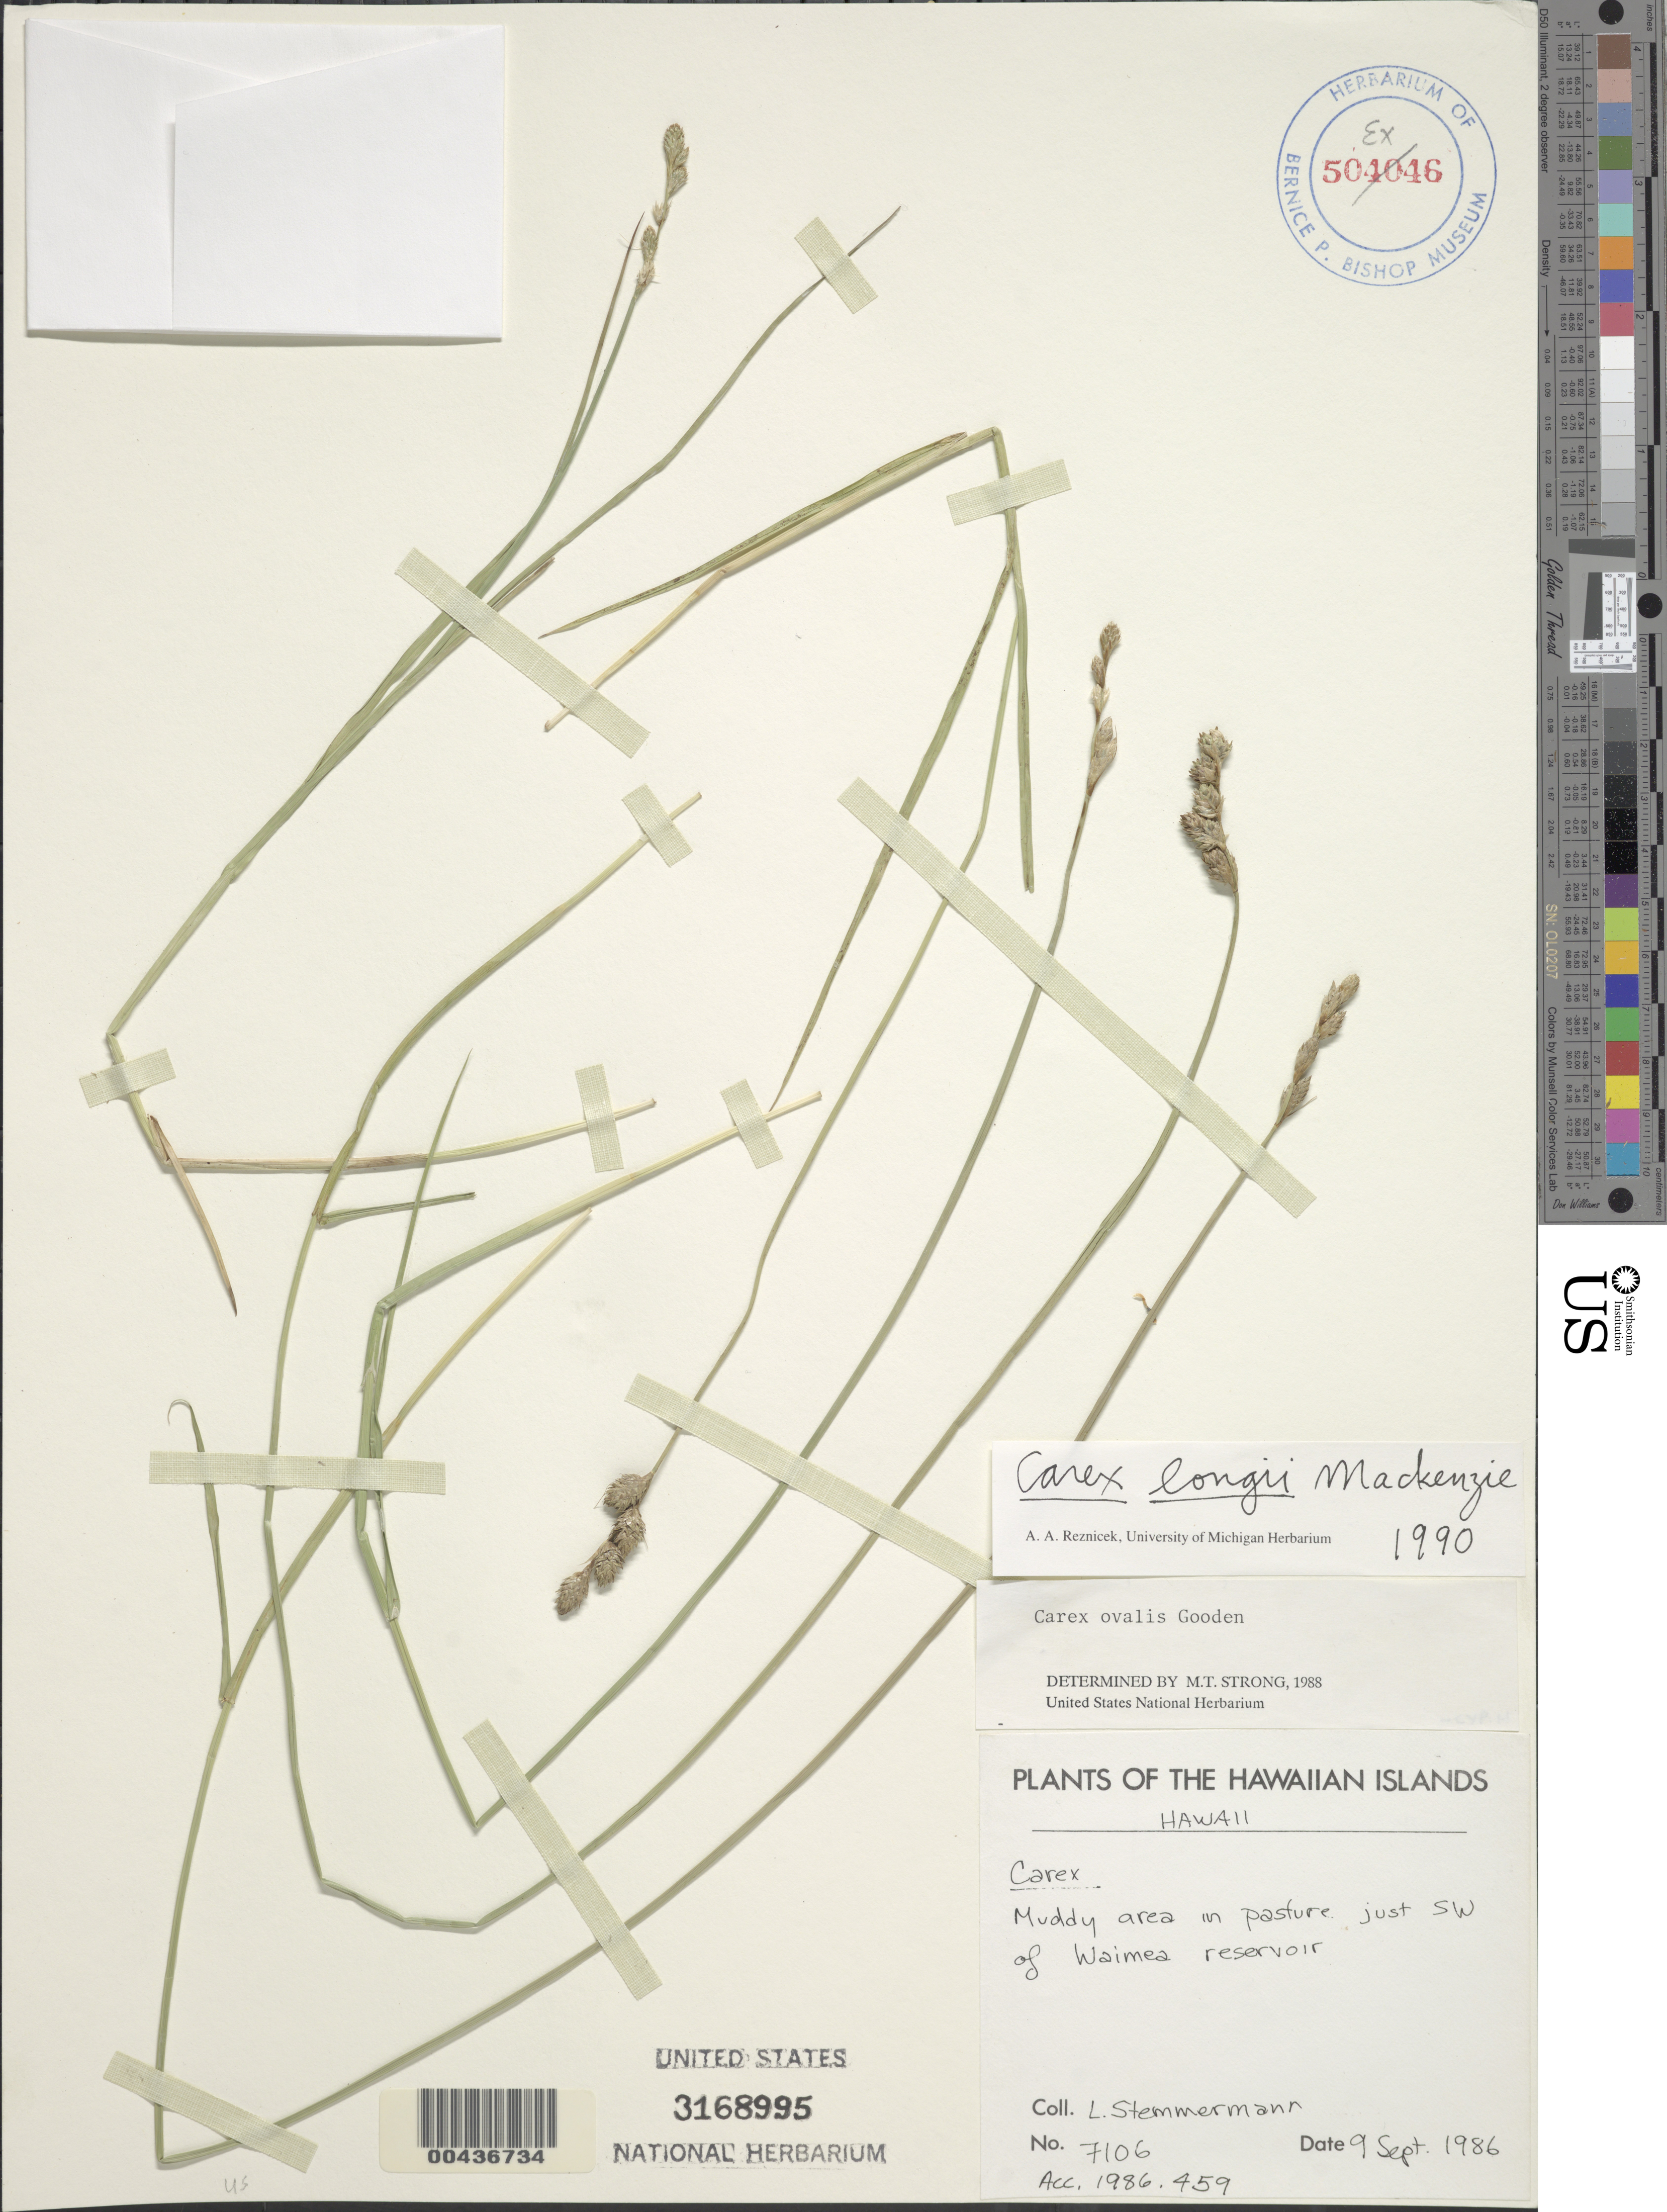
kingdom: Plantae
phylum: Tracheophyta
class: Liliopsida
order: Poales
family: Cyperaceae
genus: Carex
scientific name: Carex longii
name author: Mack.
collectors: L. Stemmermann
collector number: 7106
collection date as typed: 9 Sep 1986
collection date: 1986-09-09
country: United States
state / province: Hawaii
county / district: Hawaii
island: Hawaii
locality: SW of Waimea reservoir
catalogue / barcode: US 3168995